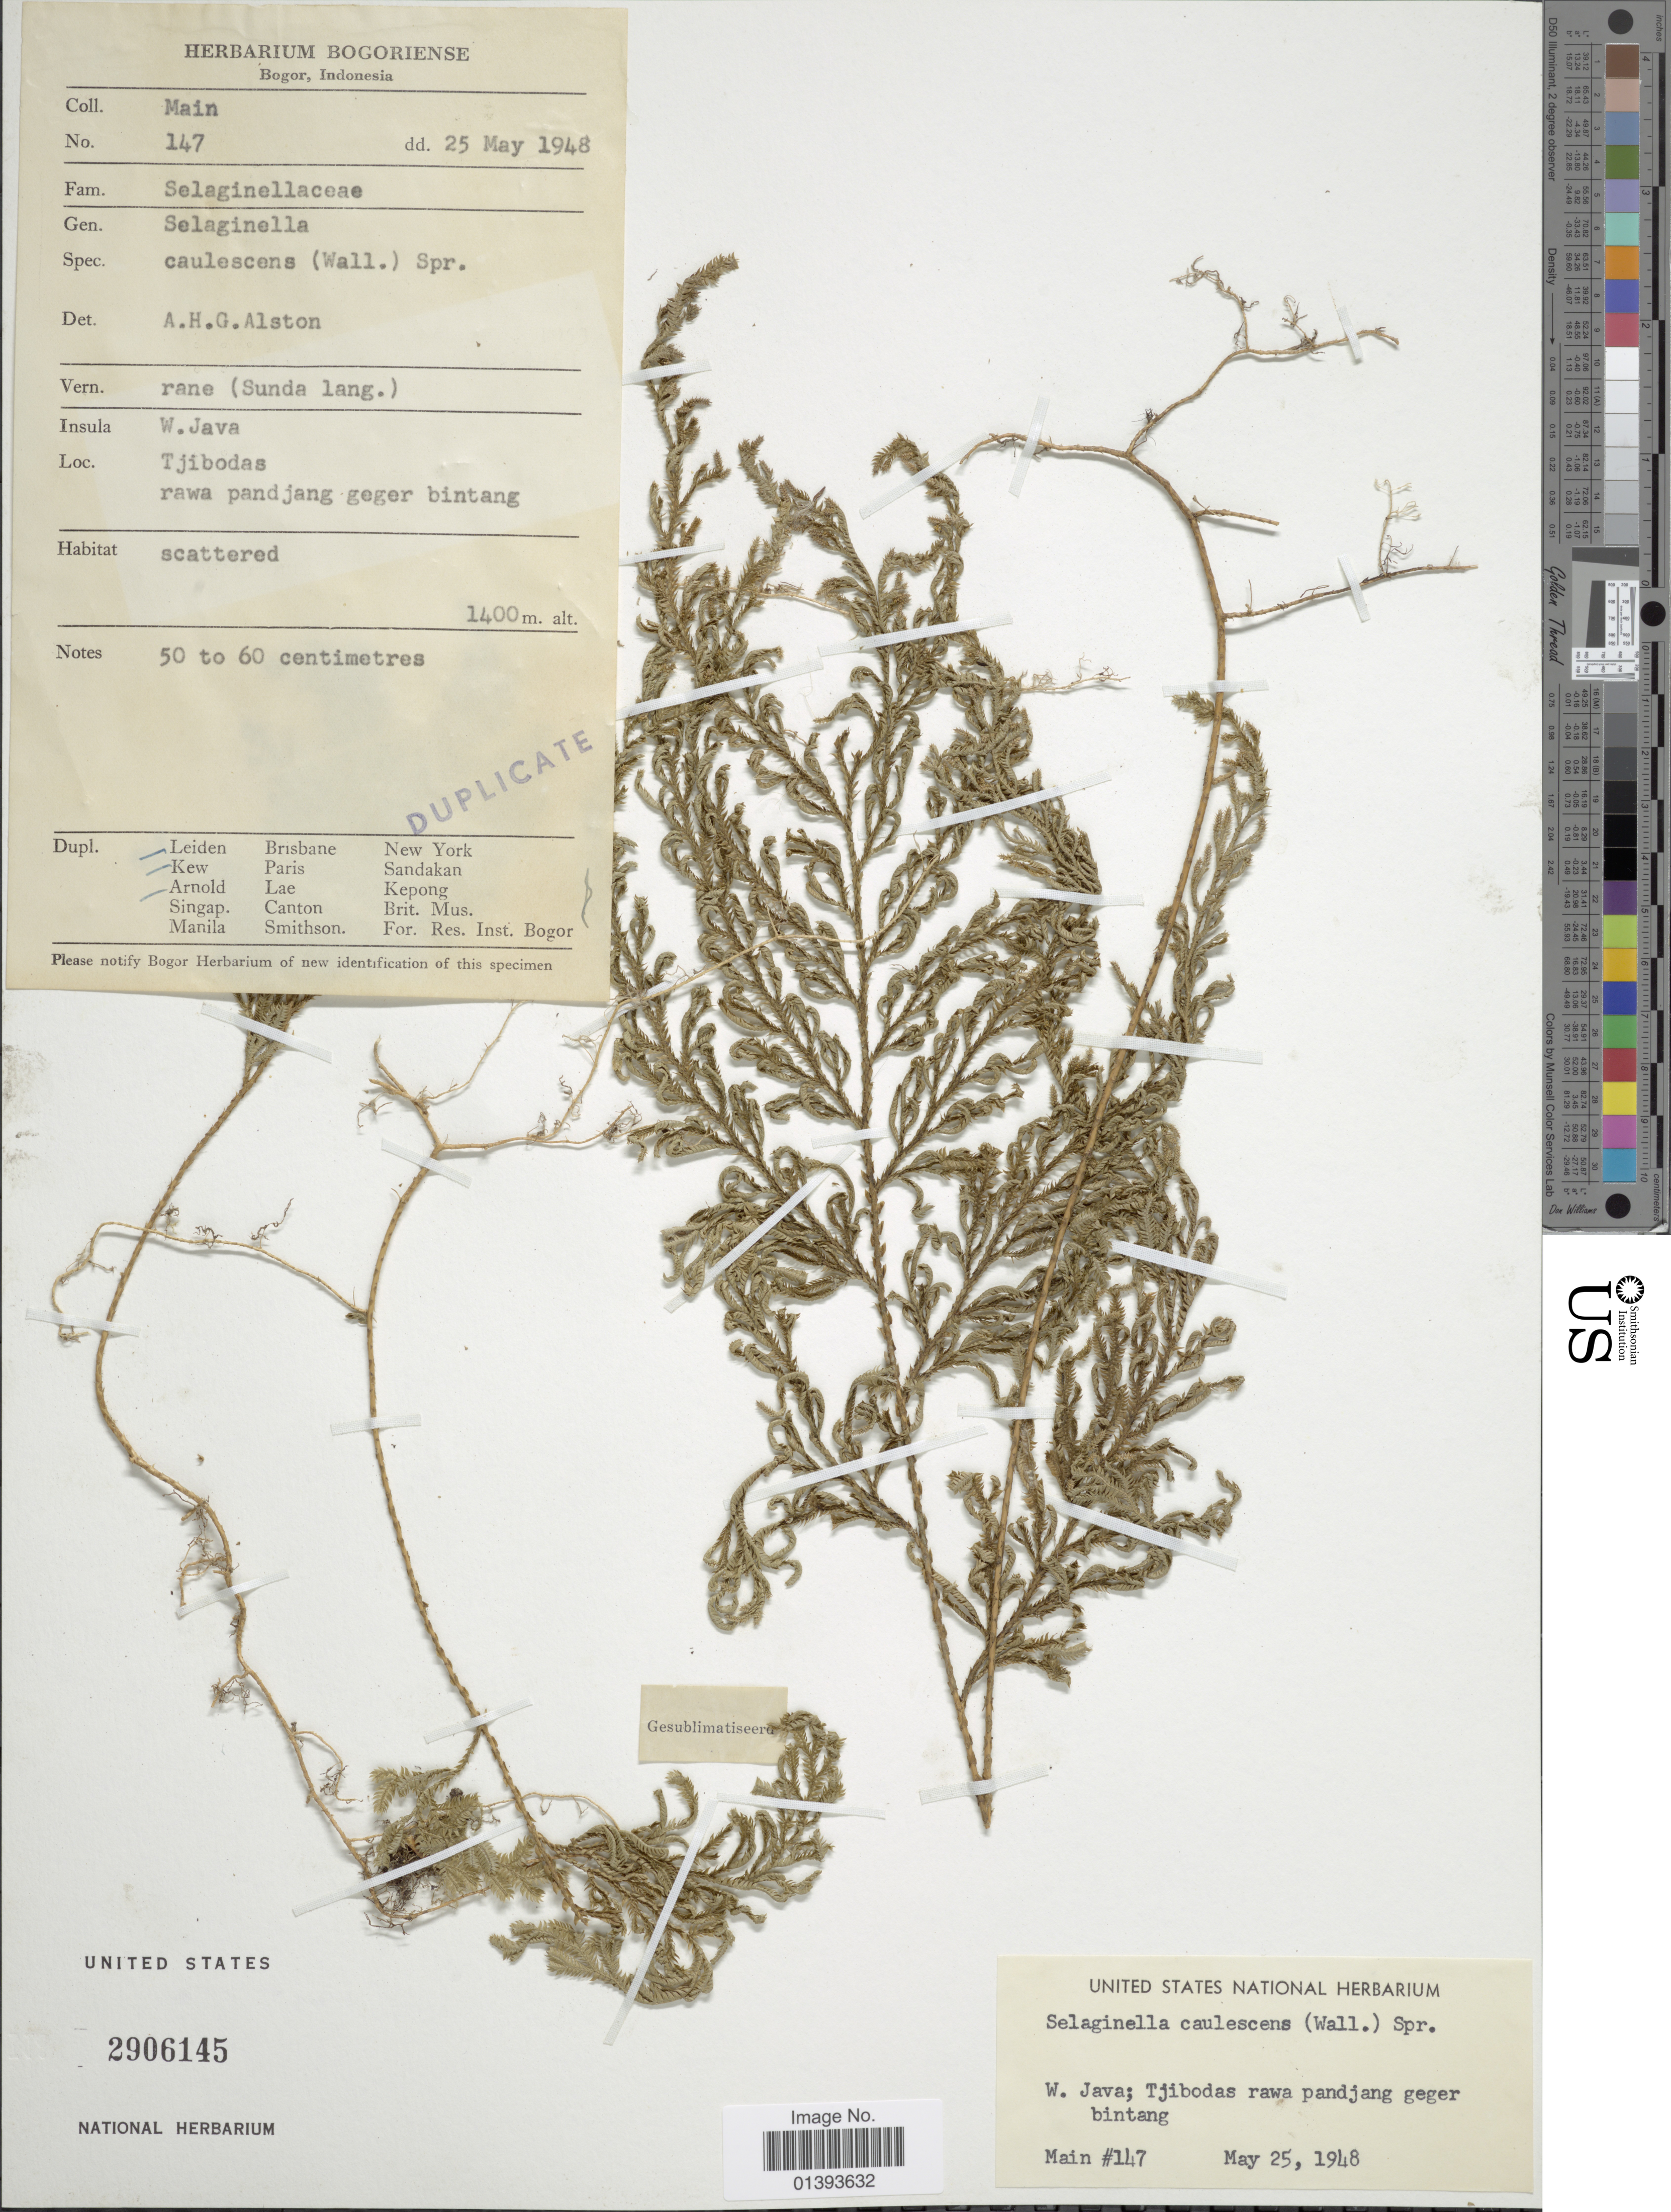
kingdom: Plantae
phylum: Tracheophyta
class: Lycopodiopsida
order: Selaginellales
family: Selaginellaceae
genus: Selaginella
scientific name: Selaginella caulescens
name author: Spring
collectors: -. Main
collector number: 147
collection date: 1948-05-25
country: Indonesia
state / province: Java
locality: W. Java; Tjibodas rawa pandjang geger bintang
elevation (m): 1400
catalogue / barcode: US 2906145